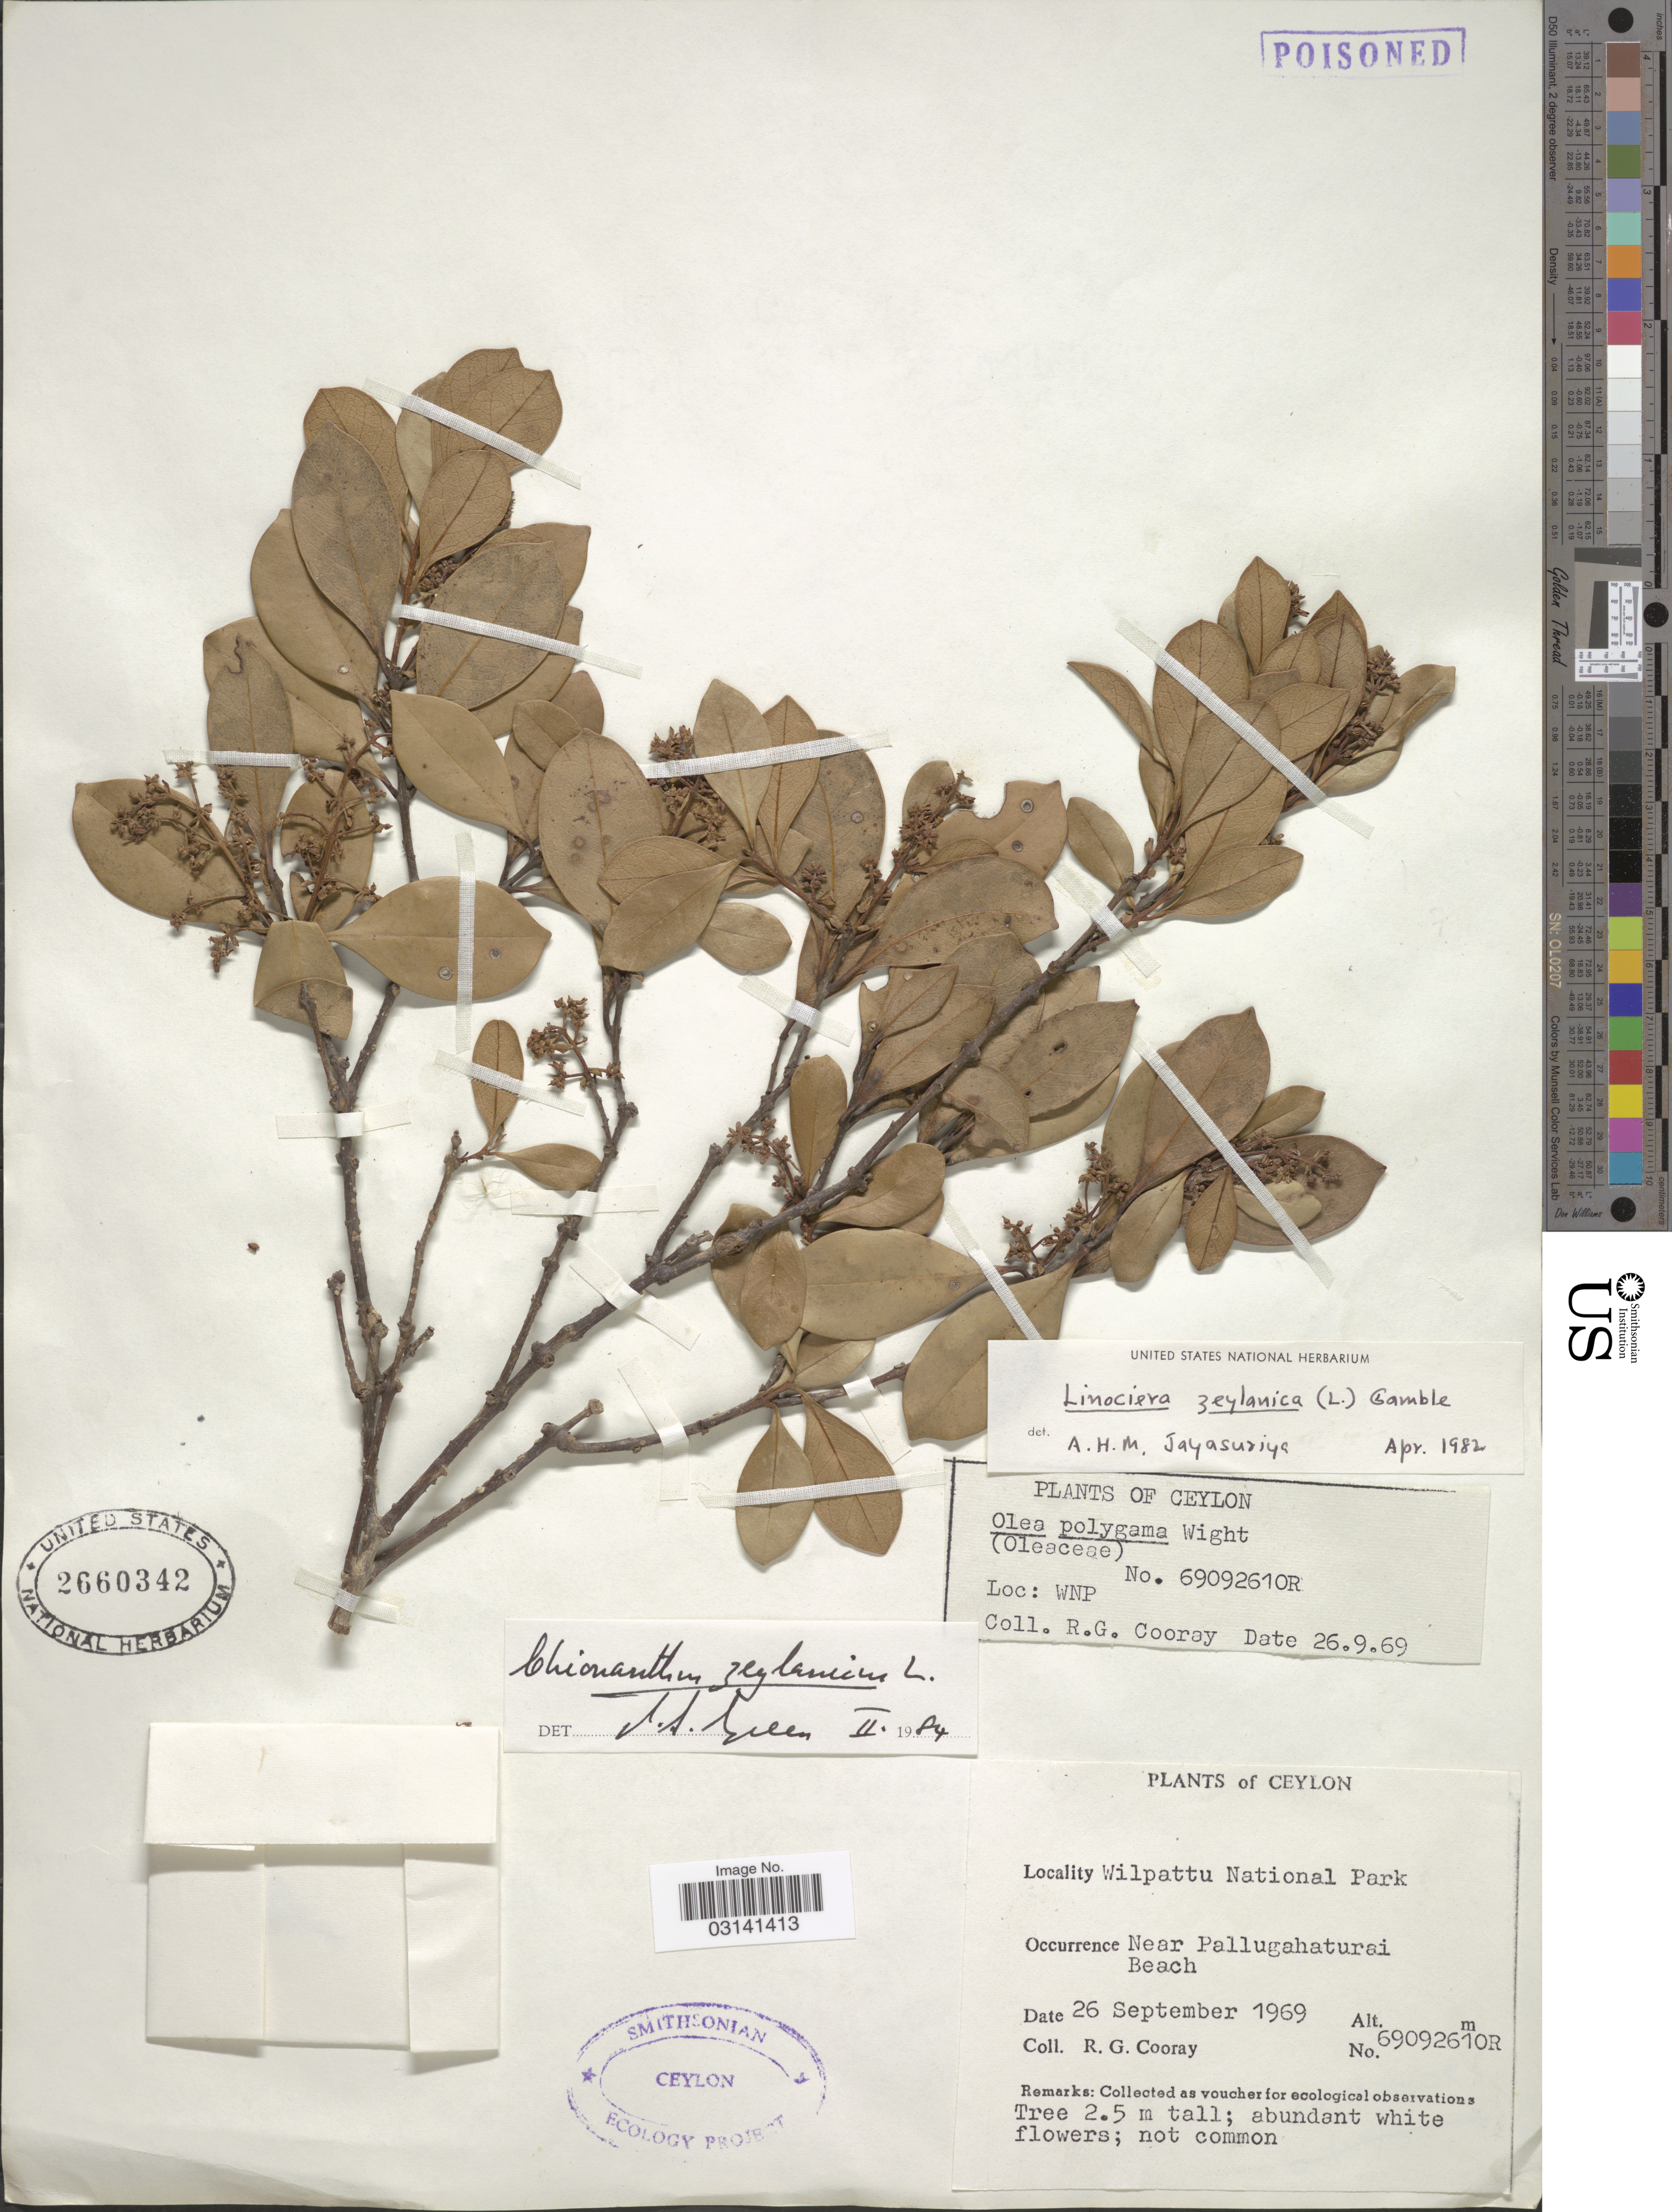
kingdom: Plantae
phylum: Tracheophyta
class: Magnoliopsida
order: Lamiales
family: Oleaceae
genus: Chionanthus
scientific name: Chionanthus zeylanicus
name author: L.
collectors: R. Cooray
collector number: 69092610R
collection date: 1969-09-26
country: Sri Lanka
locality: Ceylon. Wilpattu National Park. Near Pallugahaturai Beach.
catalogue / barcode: US 2660342